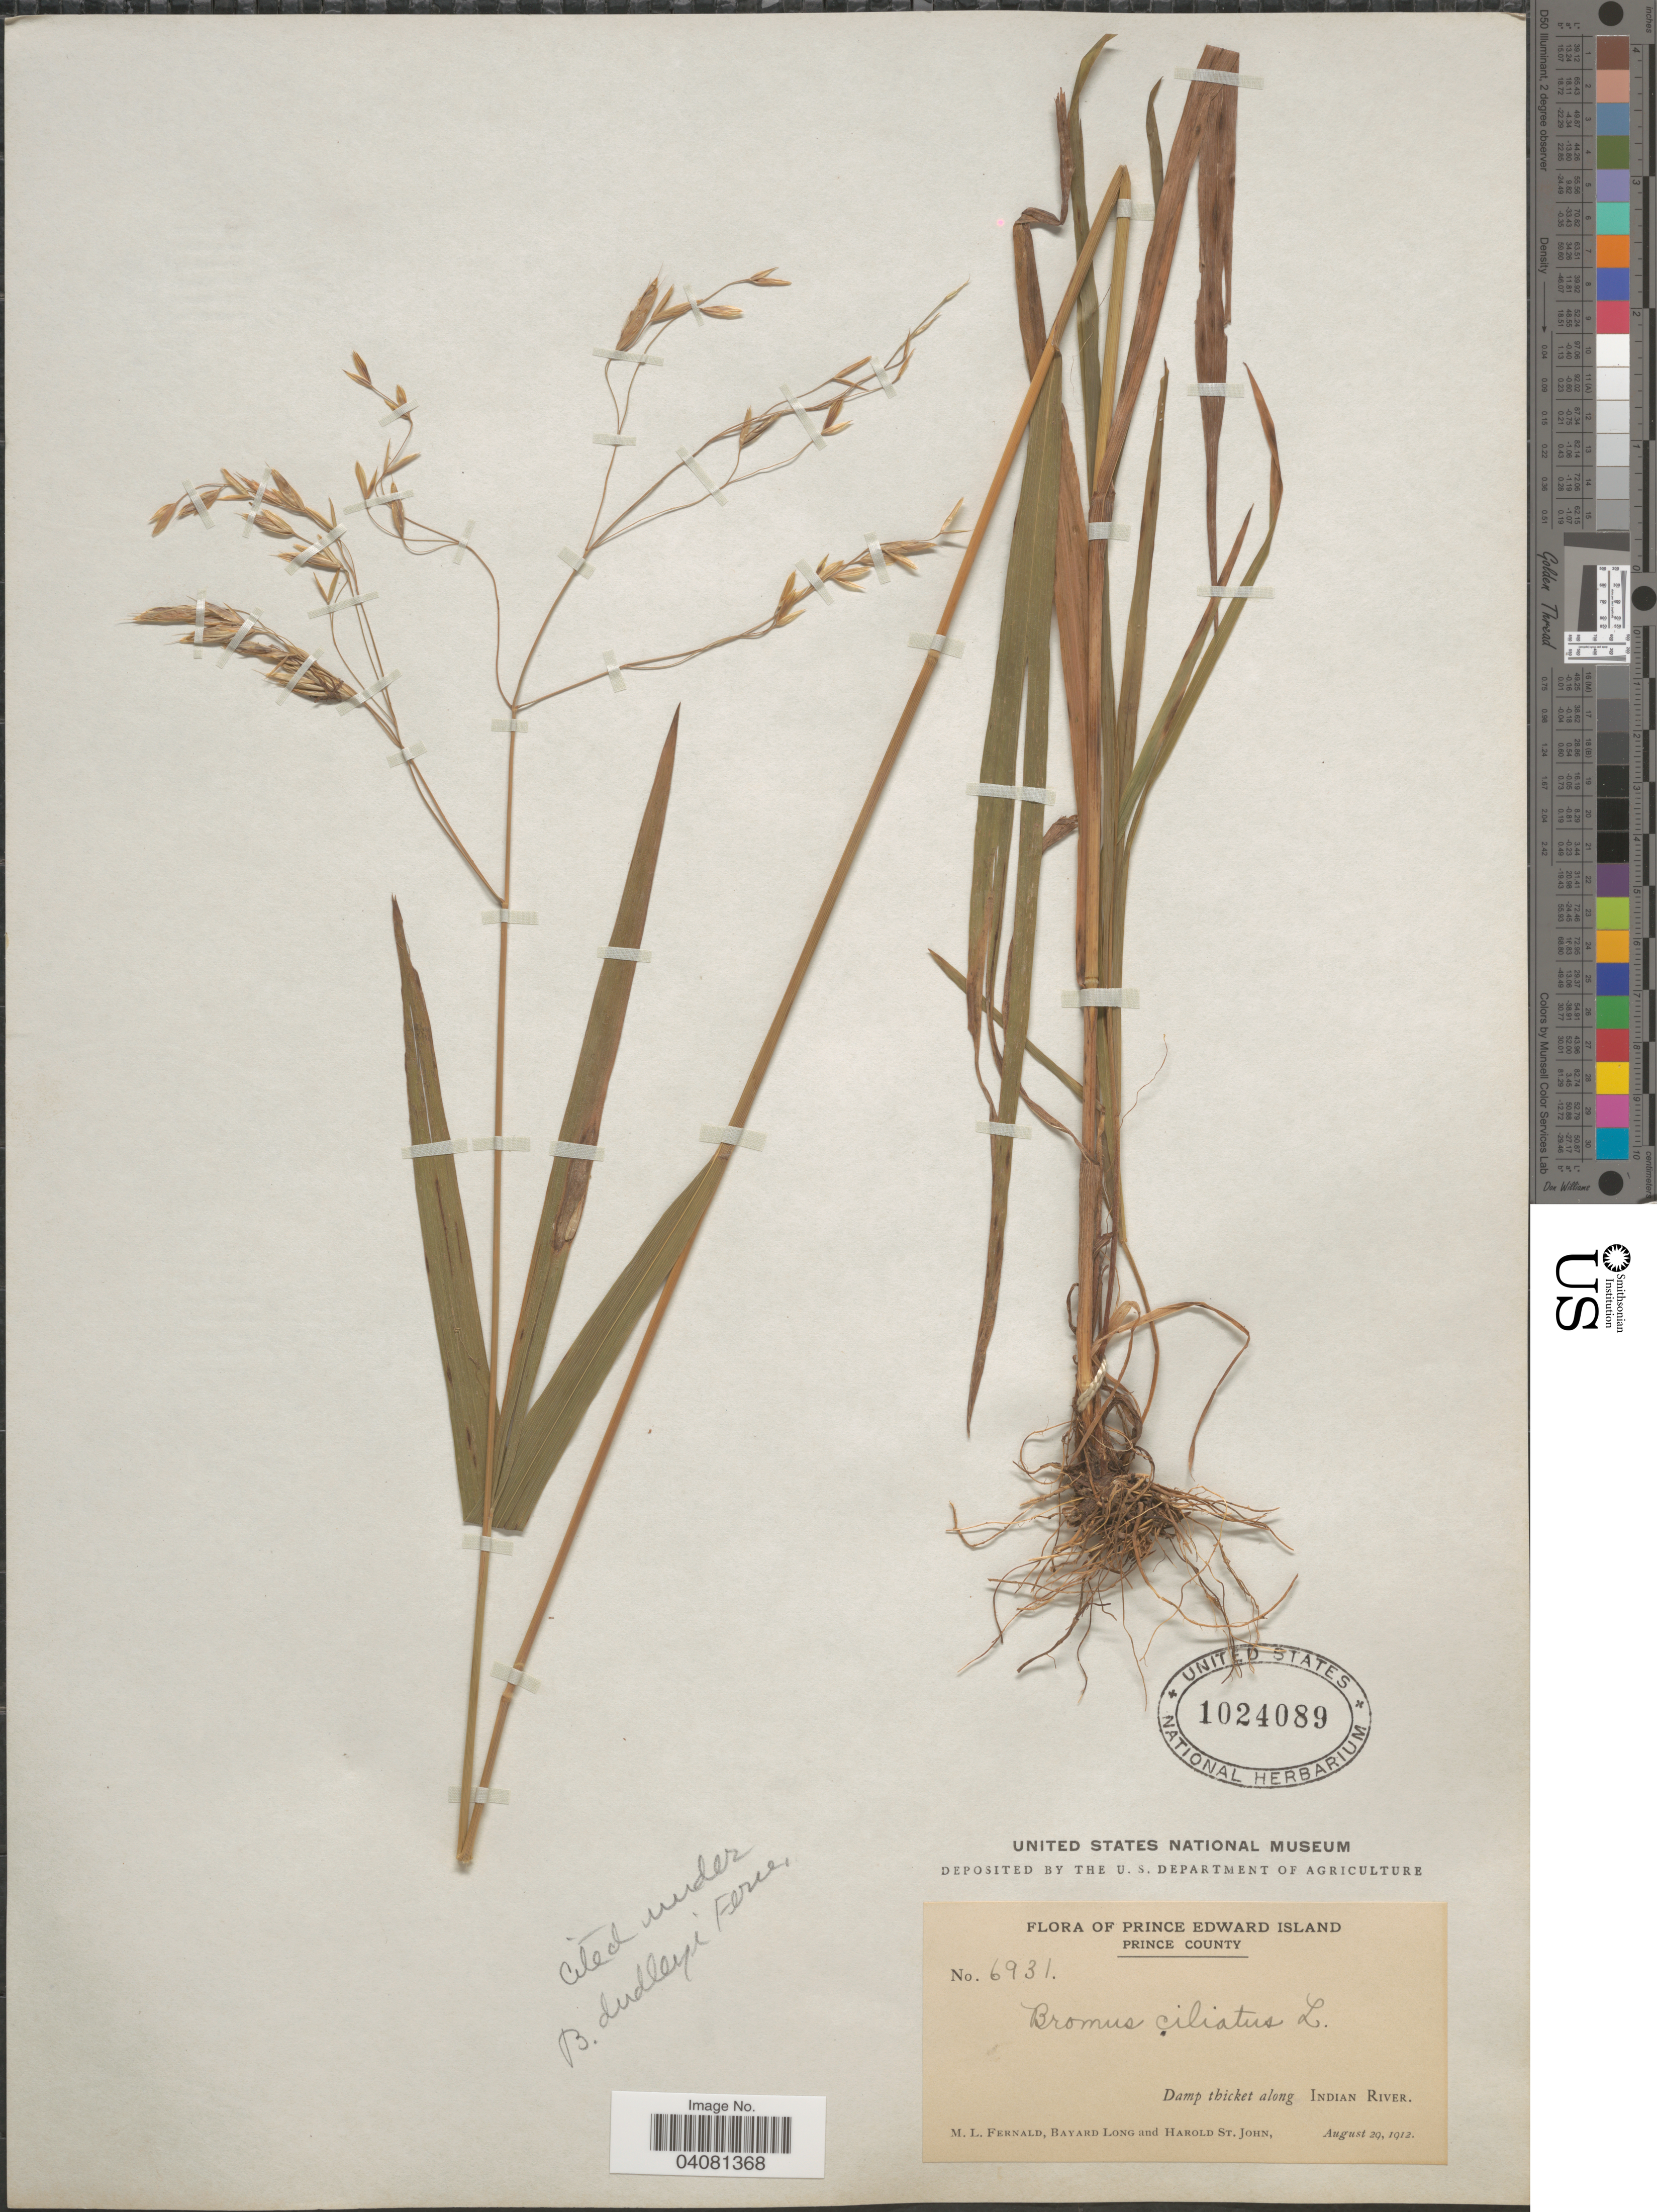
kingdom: Plantae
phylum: Tracheophyta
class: Liliopsida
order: Poales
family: Poaceae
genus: Bromus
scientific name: Bromus ciliatus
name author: L.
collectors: M. L. Fernald, B. Long & H. St. John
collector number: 6931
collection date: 1912-08-29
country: Canada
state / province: Prince Edward Island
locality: Prince County. Damp thicket along Indian River.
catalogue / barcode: US 1024089